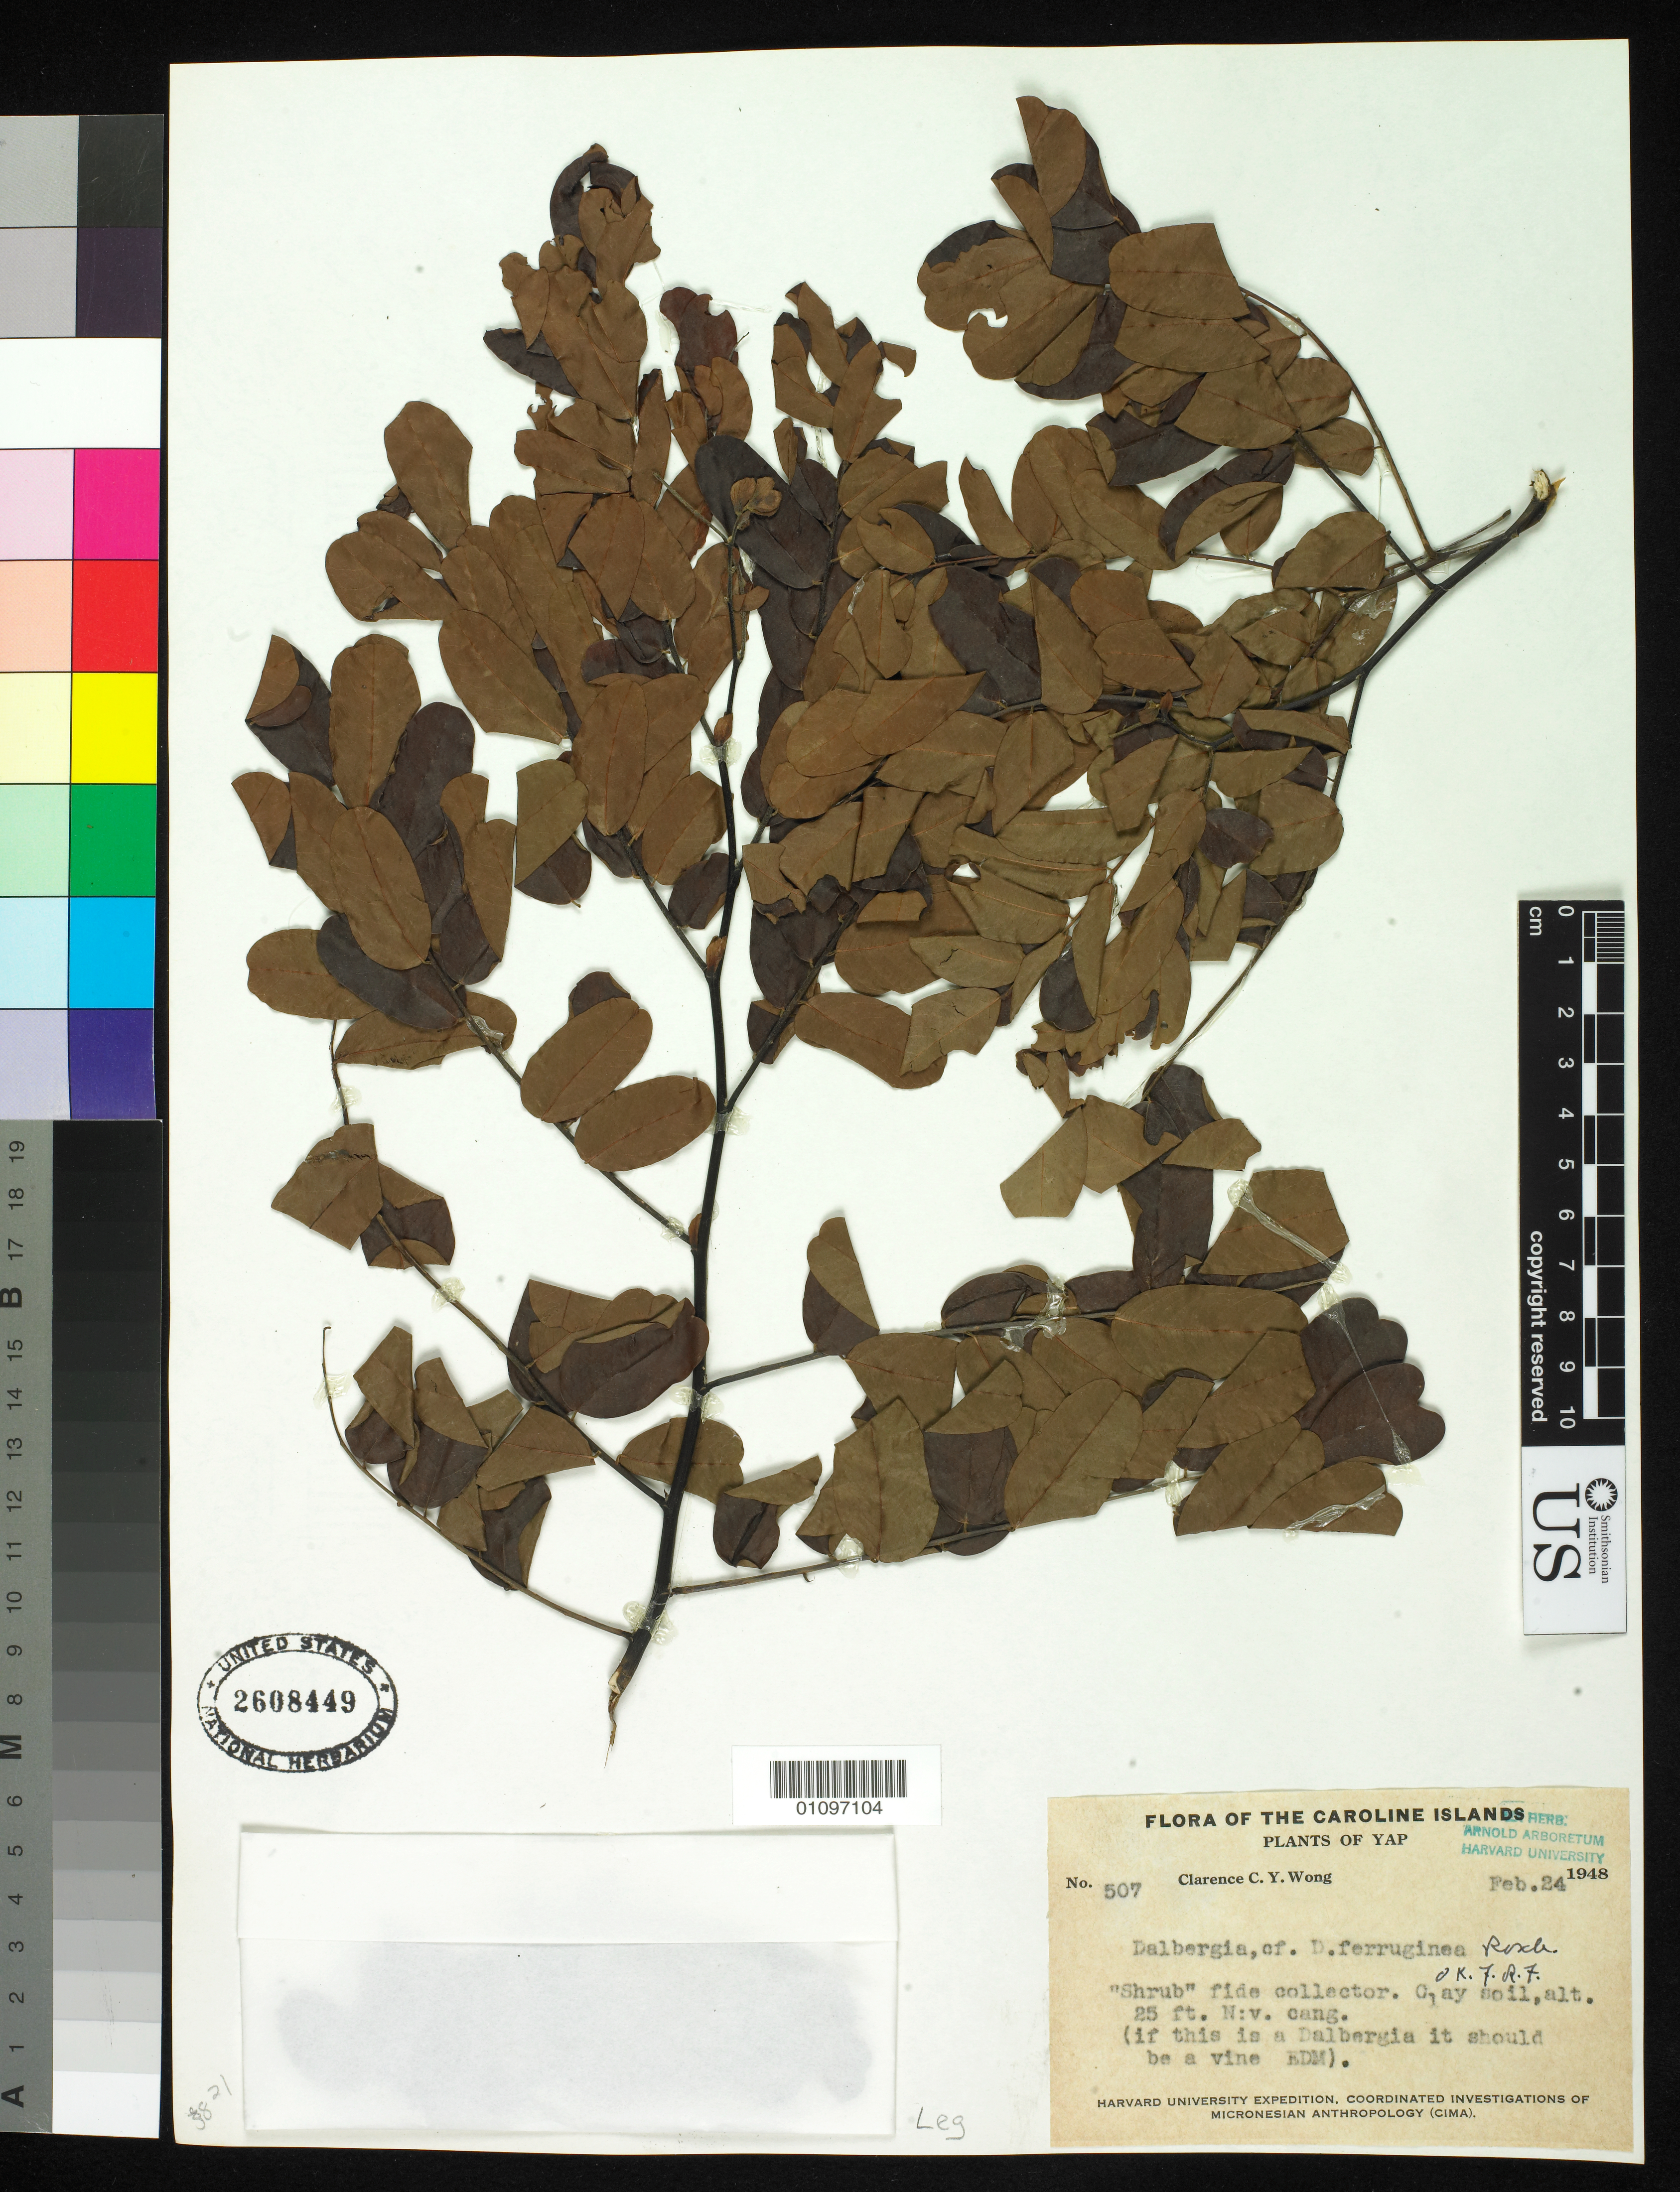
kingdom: Plantae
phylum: Tracheophyta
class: Magnoliopsida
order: Fabales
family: Fabaceae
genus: Dalbergia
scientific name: Dalbergia ferruginea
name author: Roxb.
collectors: C. Wong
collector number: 507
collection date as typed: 24 Feb 1948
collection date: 1948-02-24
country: Micronesia, Federated States of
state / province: Yap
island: Yap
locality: Dungoc, Okau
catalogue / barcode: US 2608449